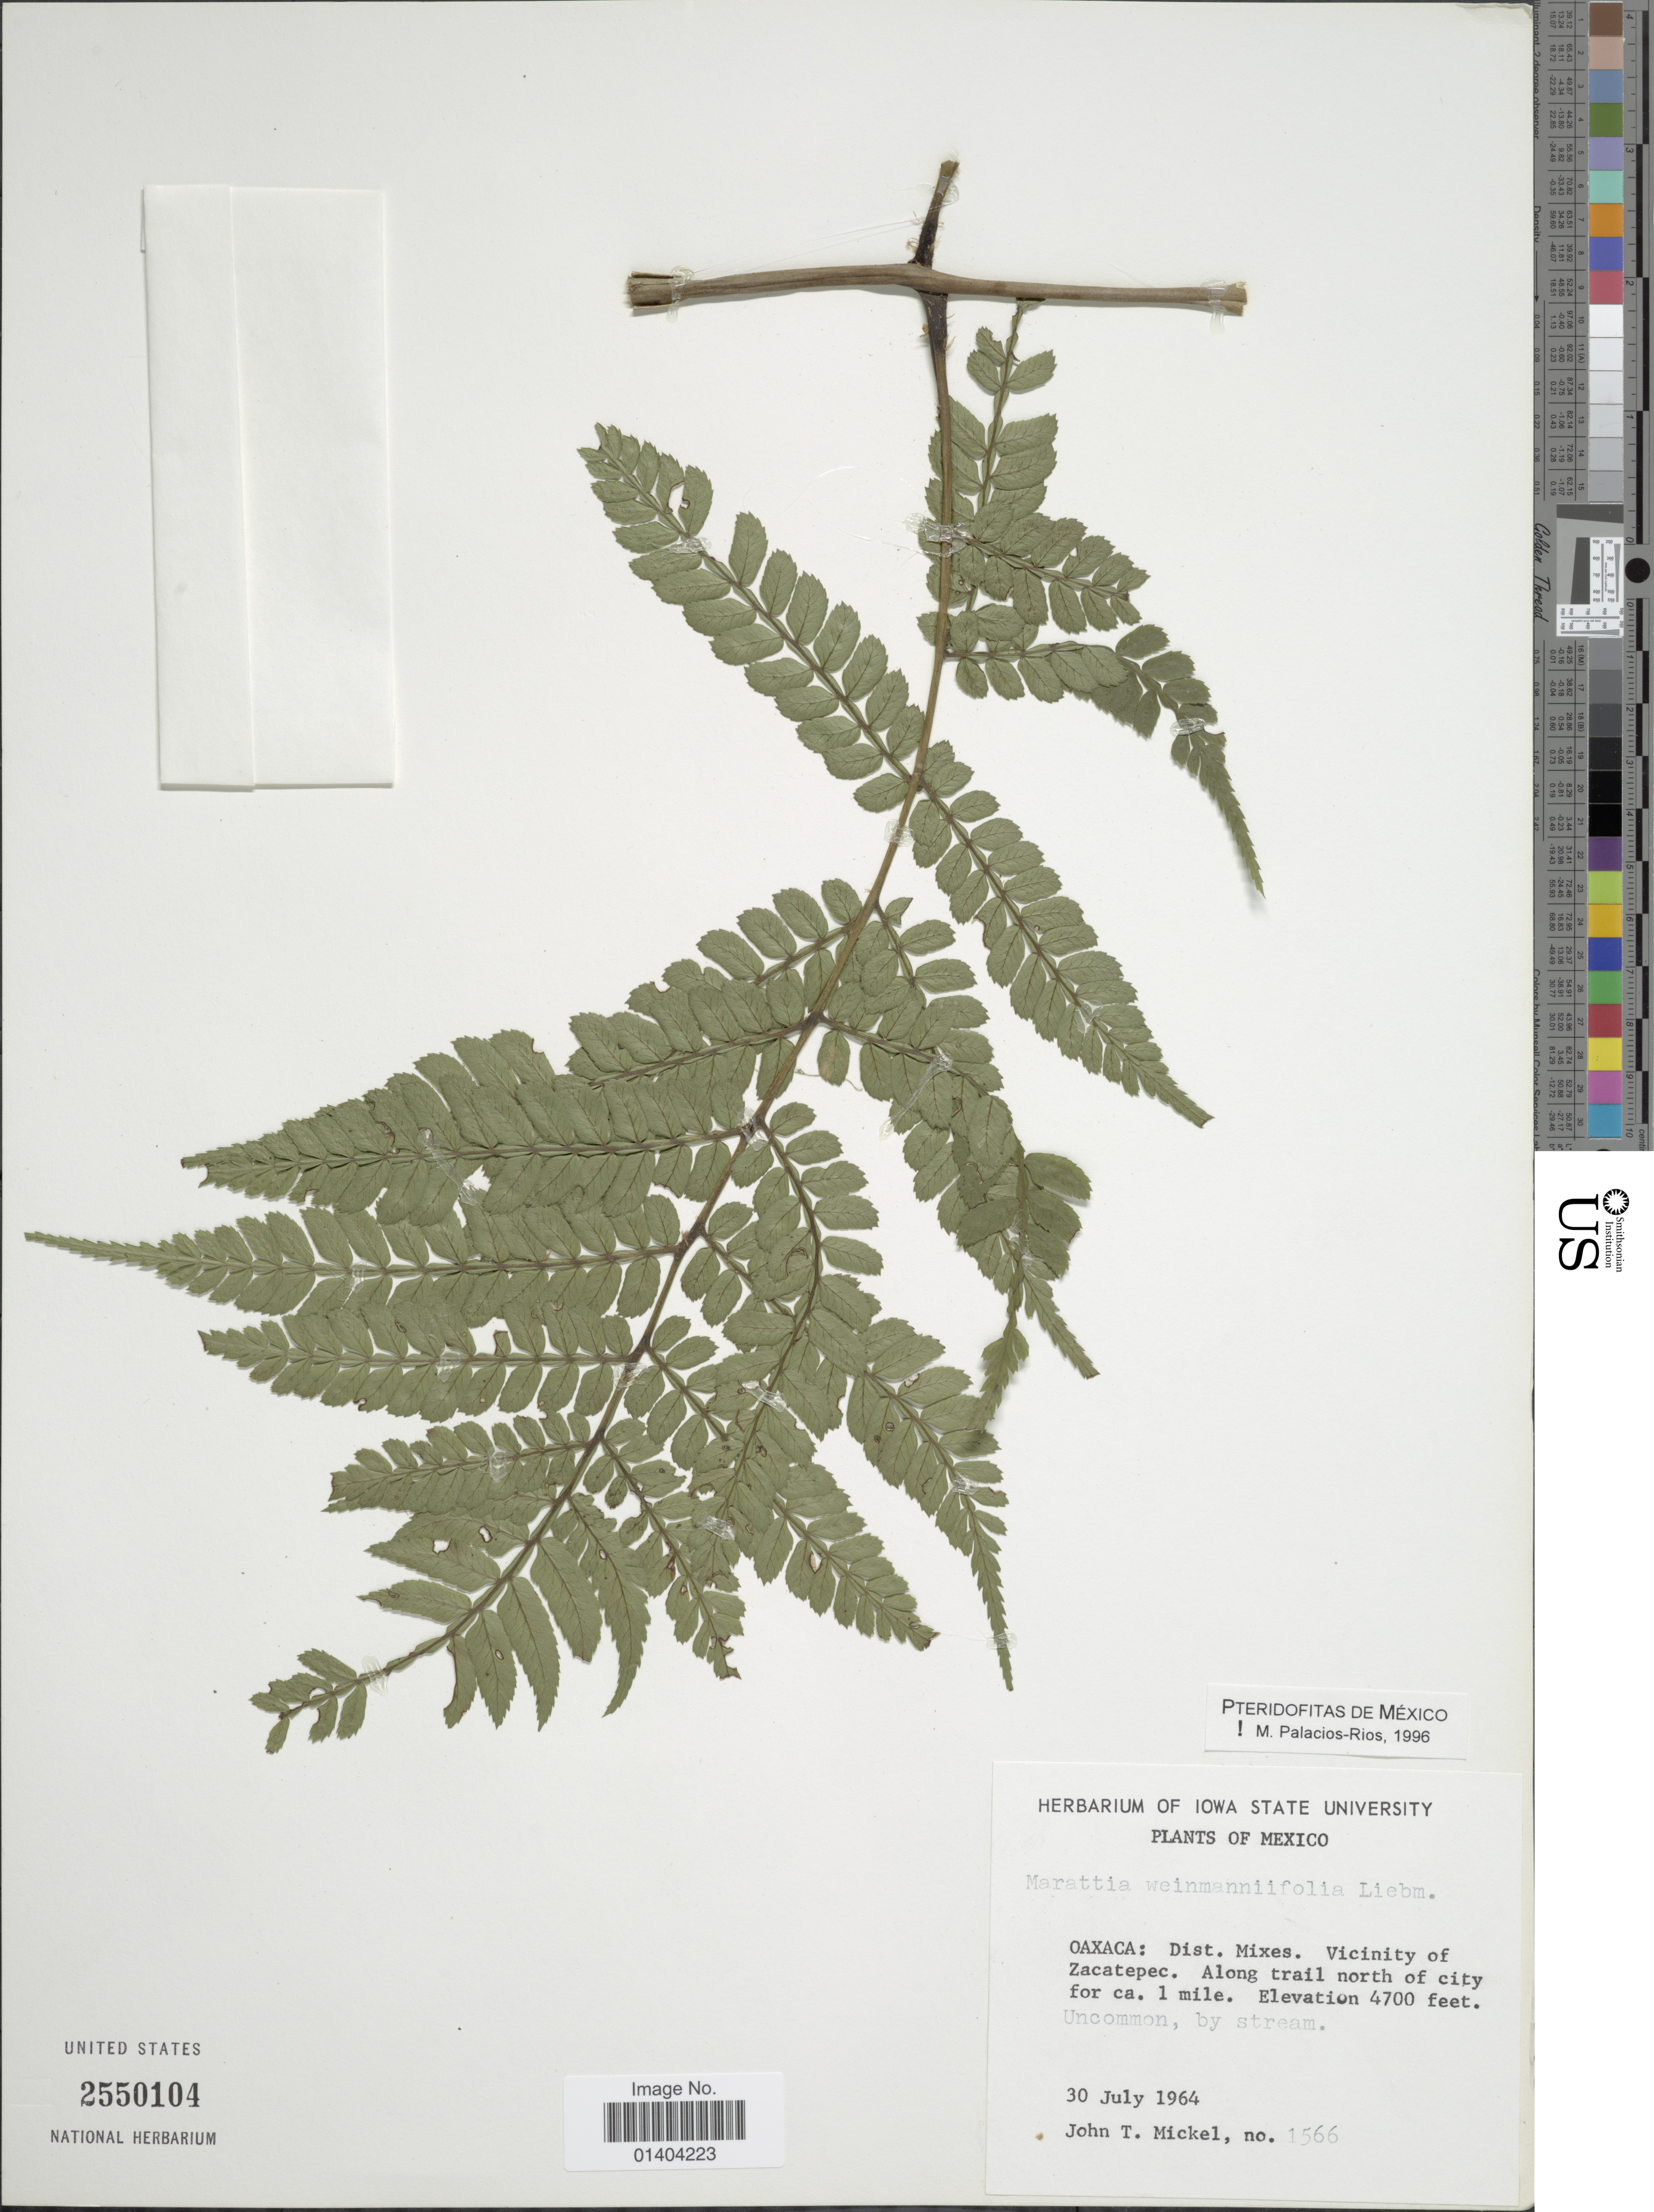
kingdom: Plantae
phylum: Tracheophyta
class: Polypodiopsida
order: Marattiales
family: Marattiaceae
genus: Marattia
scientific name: Marattia weinmanniifolia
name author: Liebm.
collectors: J. T. Mickel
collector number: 1566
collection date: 1964-07-30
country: Mexico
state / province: Oaxaca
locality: Dist. Mixes. Vicinity of Zacatepec, along trail north of city for ca. 1 mile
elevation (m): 1433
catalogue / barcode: US 2550104